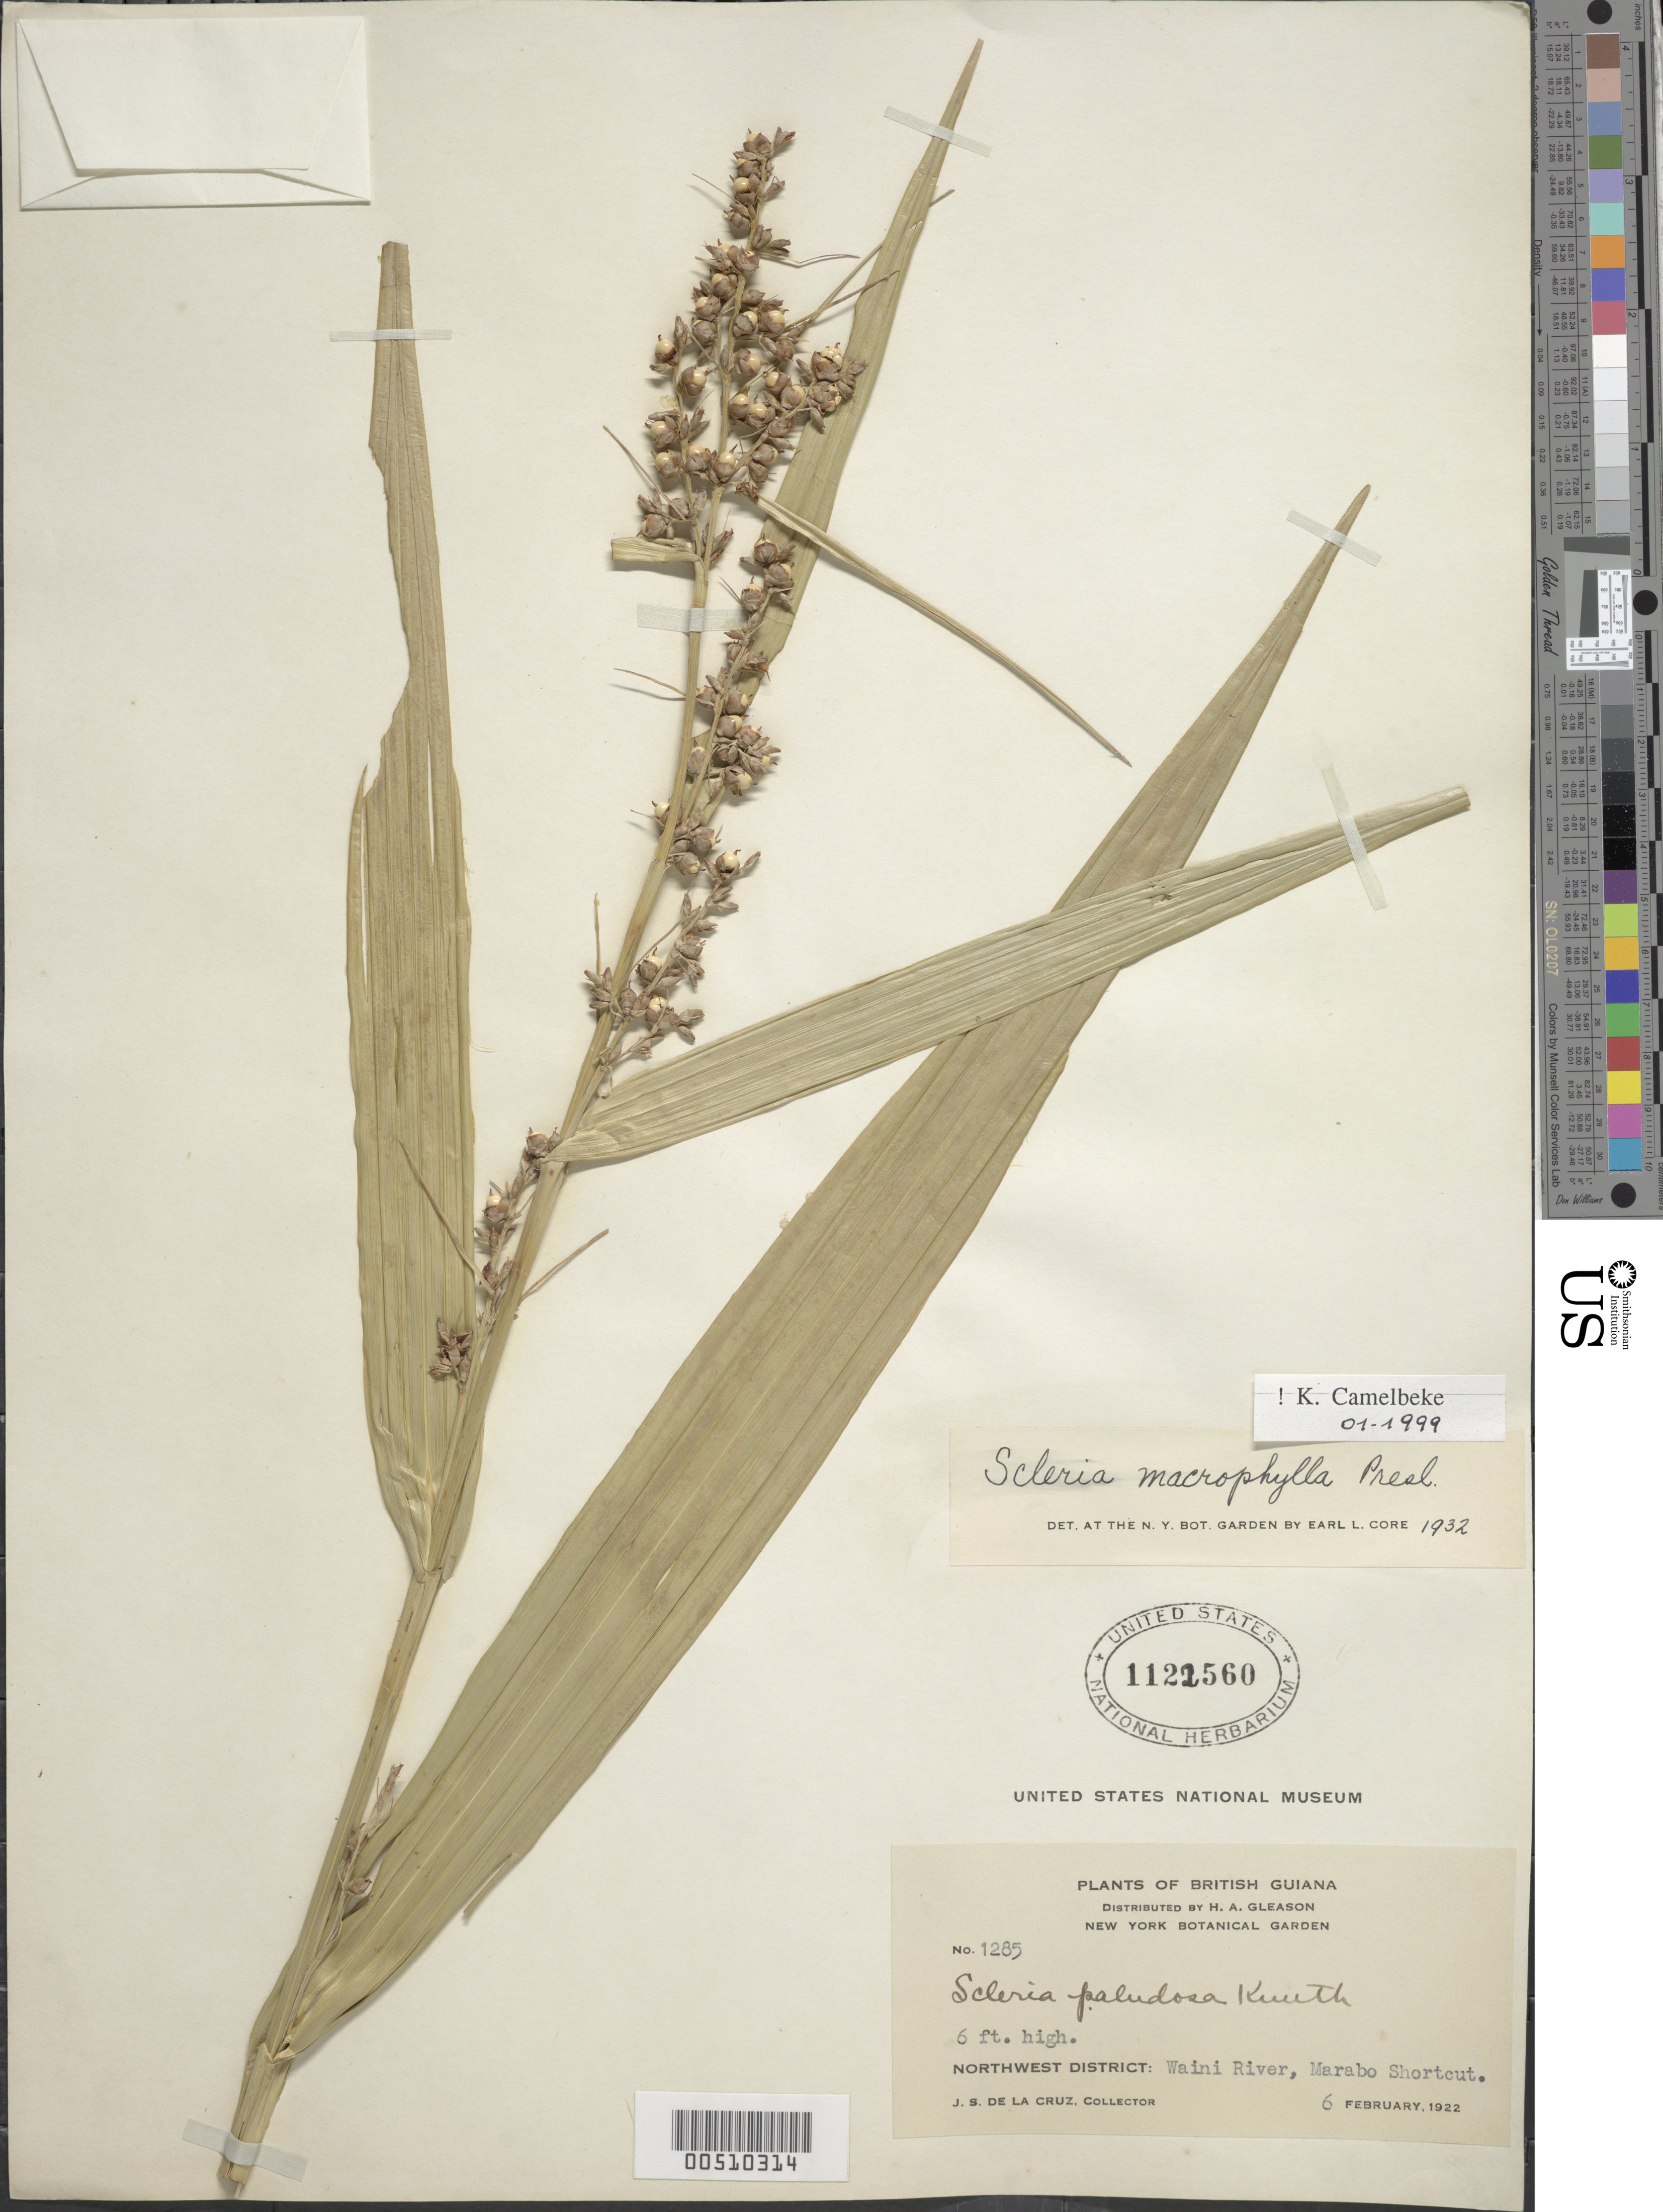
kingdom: Plantae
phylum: Tracheophyta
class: Liliopsida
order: Poales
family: Cyperaceae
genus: Scleria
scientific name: Scleria macrophylla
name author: J. Presl & C. Presl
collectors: J. S. de la Cruz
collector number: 1285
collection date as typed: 06 Feb 1922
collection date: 1922-02-06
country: Guyana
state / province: Barima-Waini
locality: Waini River, Marabo Shorcut. [In former Northwest Region.]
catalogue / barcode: US 1122560